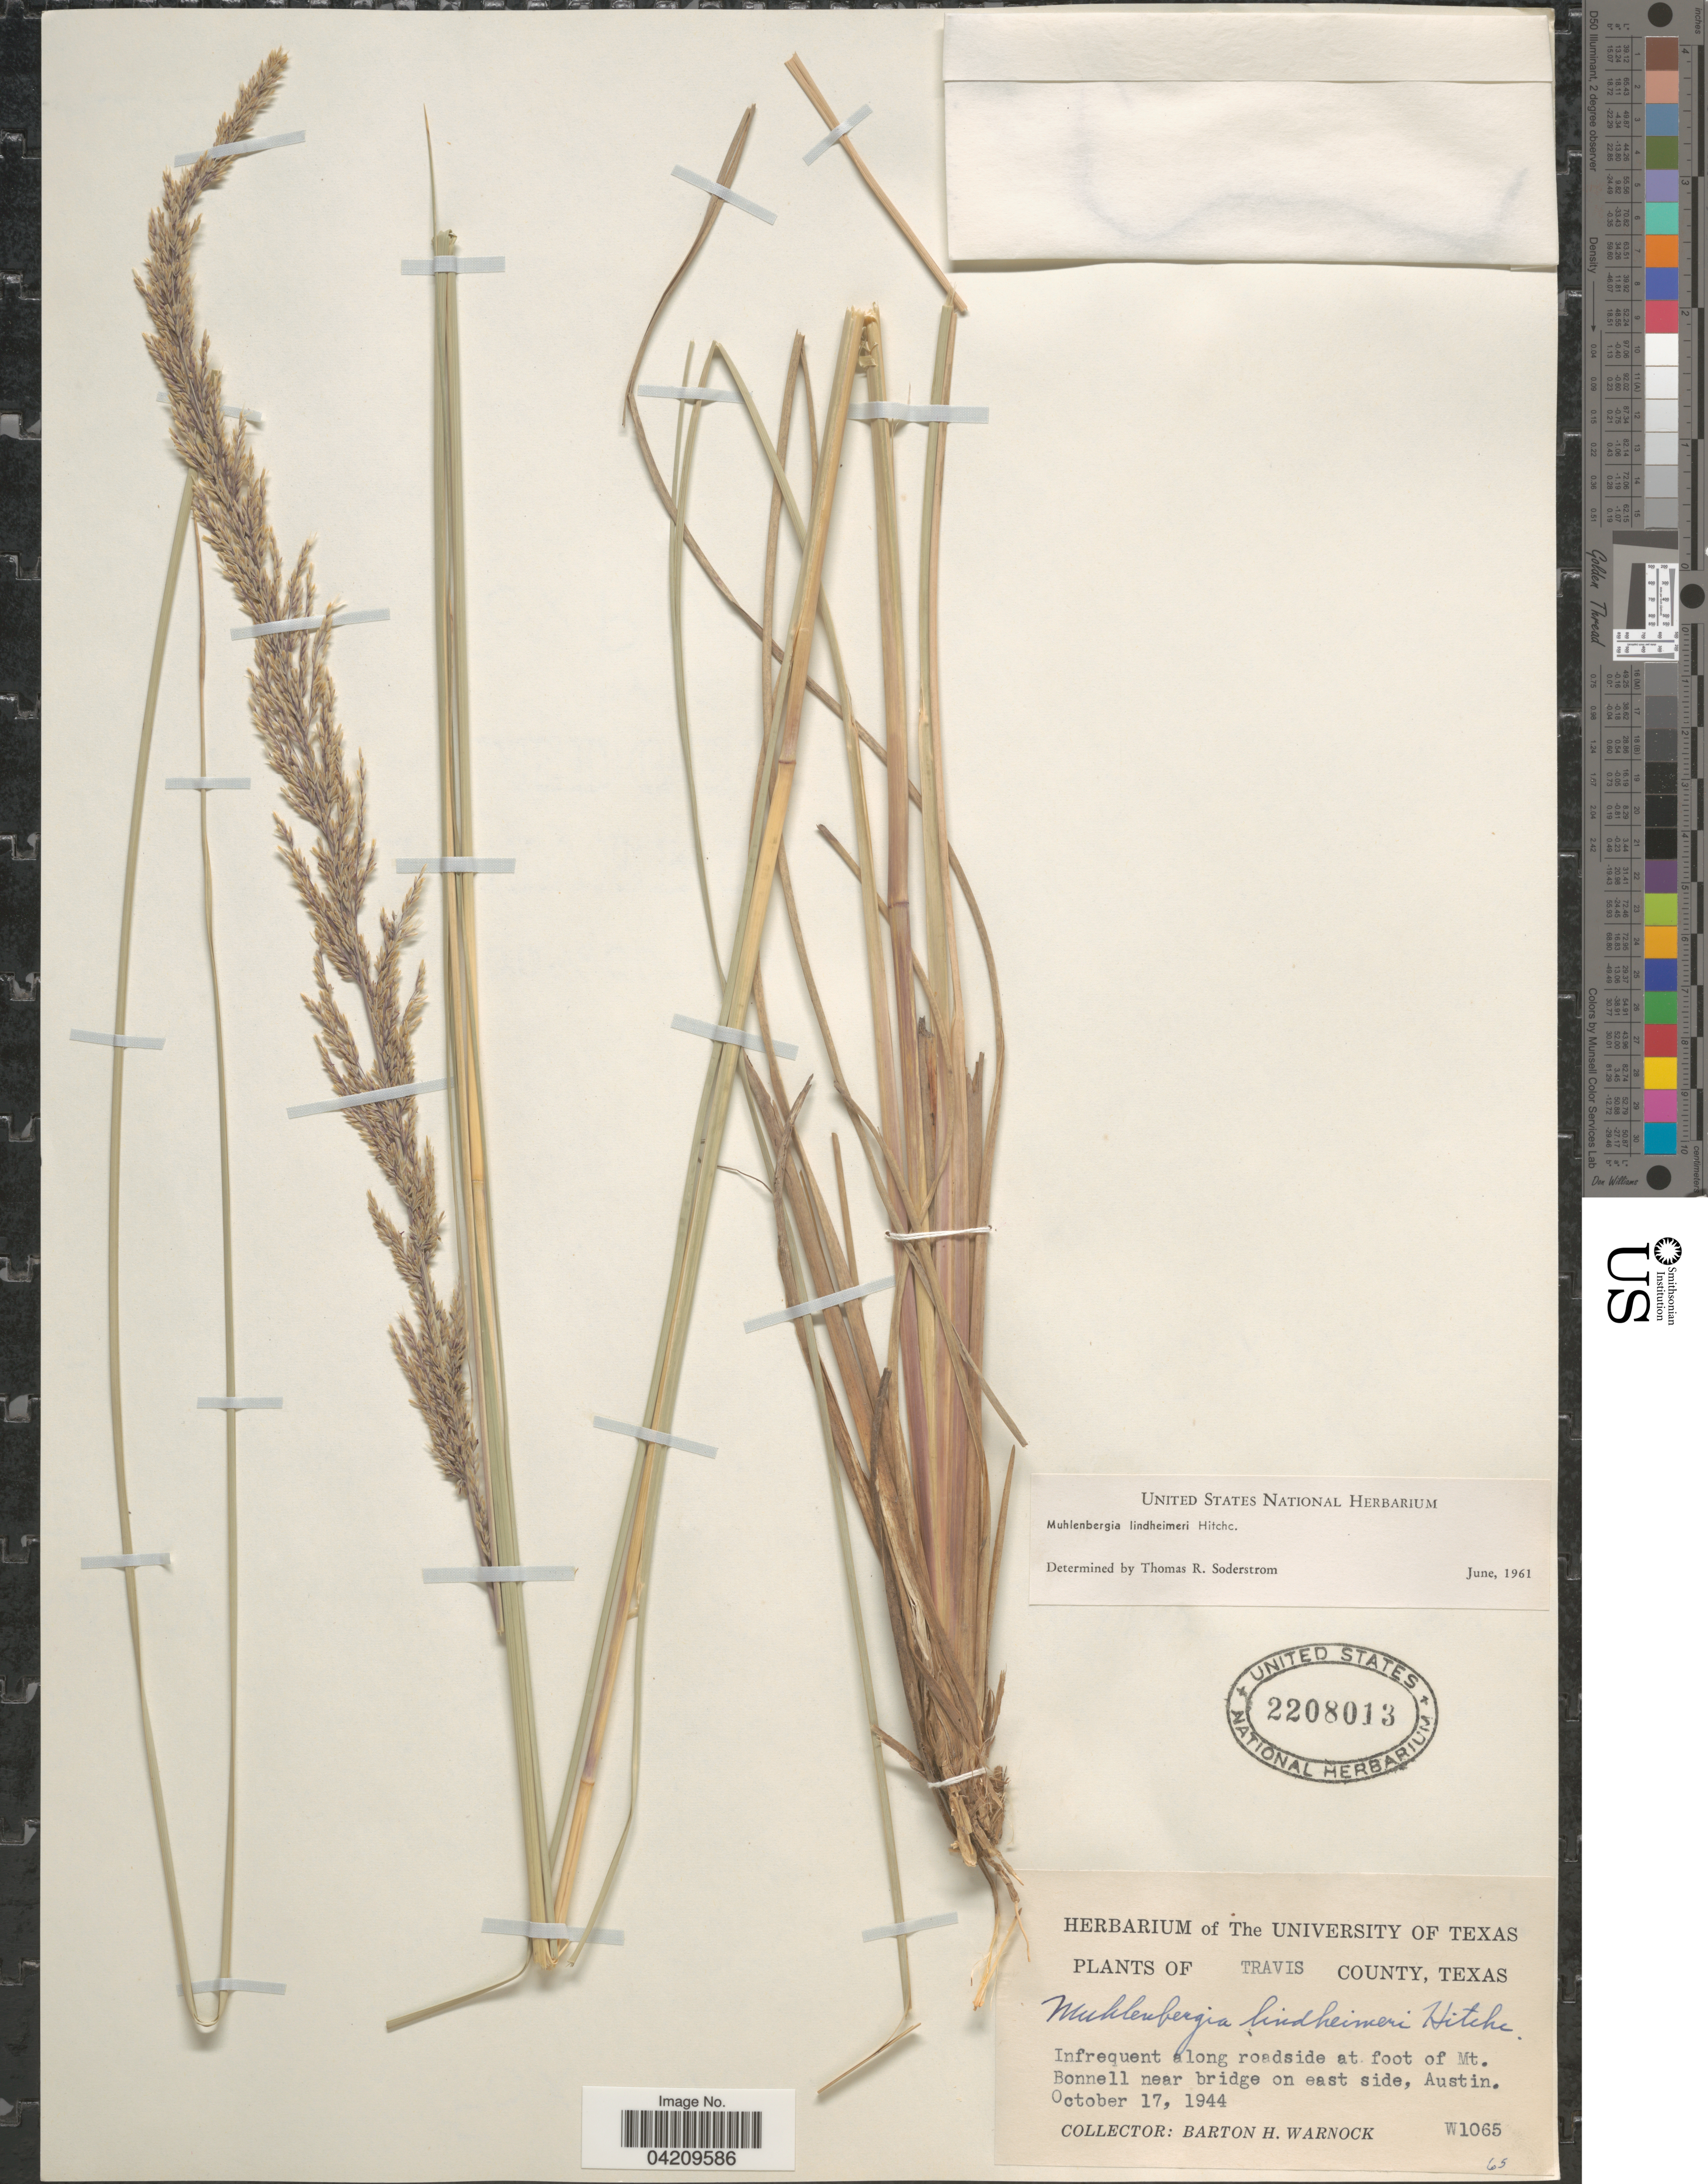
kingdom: Plantae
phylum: Tracheophyta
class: Liliopsida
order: Poales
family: Poaceae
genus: Muhlenbergia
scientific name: Muhlenbergia lindheimeri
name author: Hitchc.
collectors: B. H. Warnock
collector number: W1065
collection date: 1944-10-17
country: United States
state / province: Texas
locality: Travis County. Infrequent along roadside at foot of Mt. Bonnell near bridge on east side, Austin.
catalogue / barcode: US 2208013